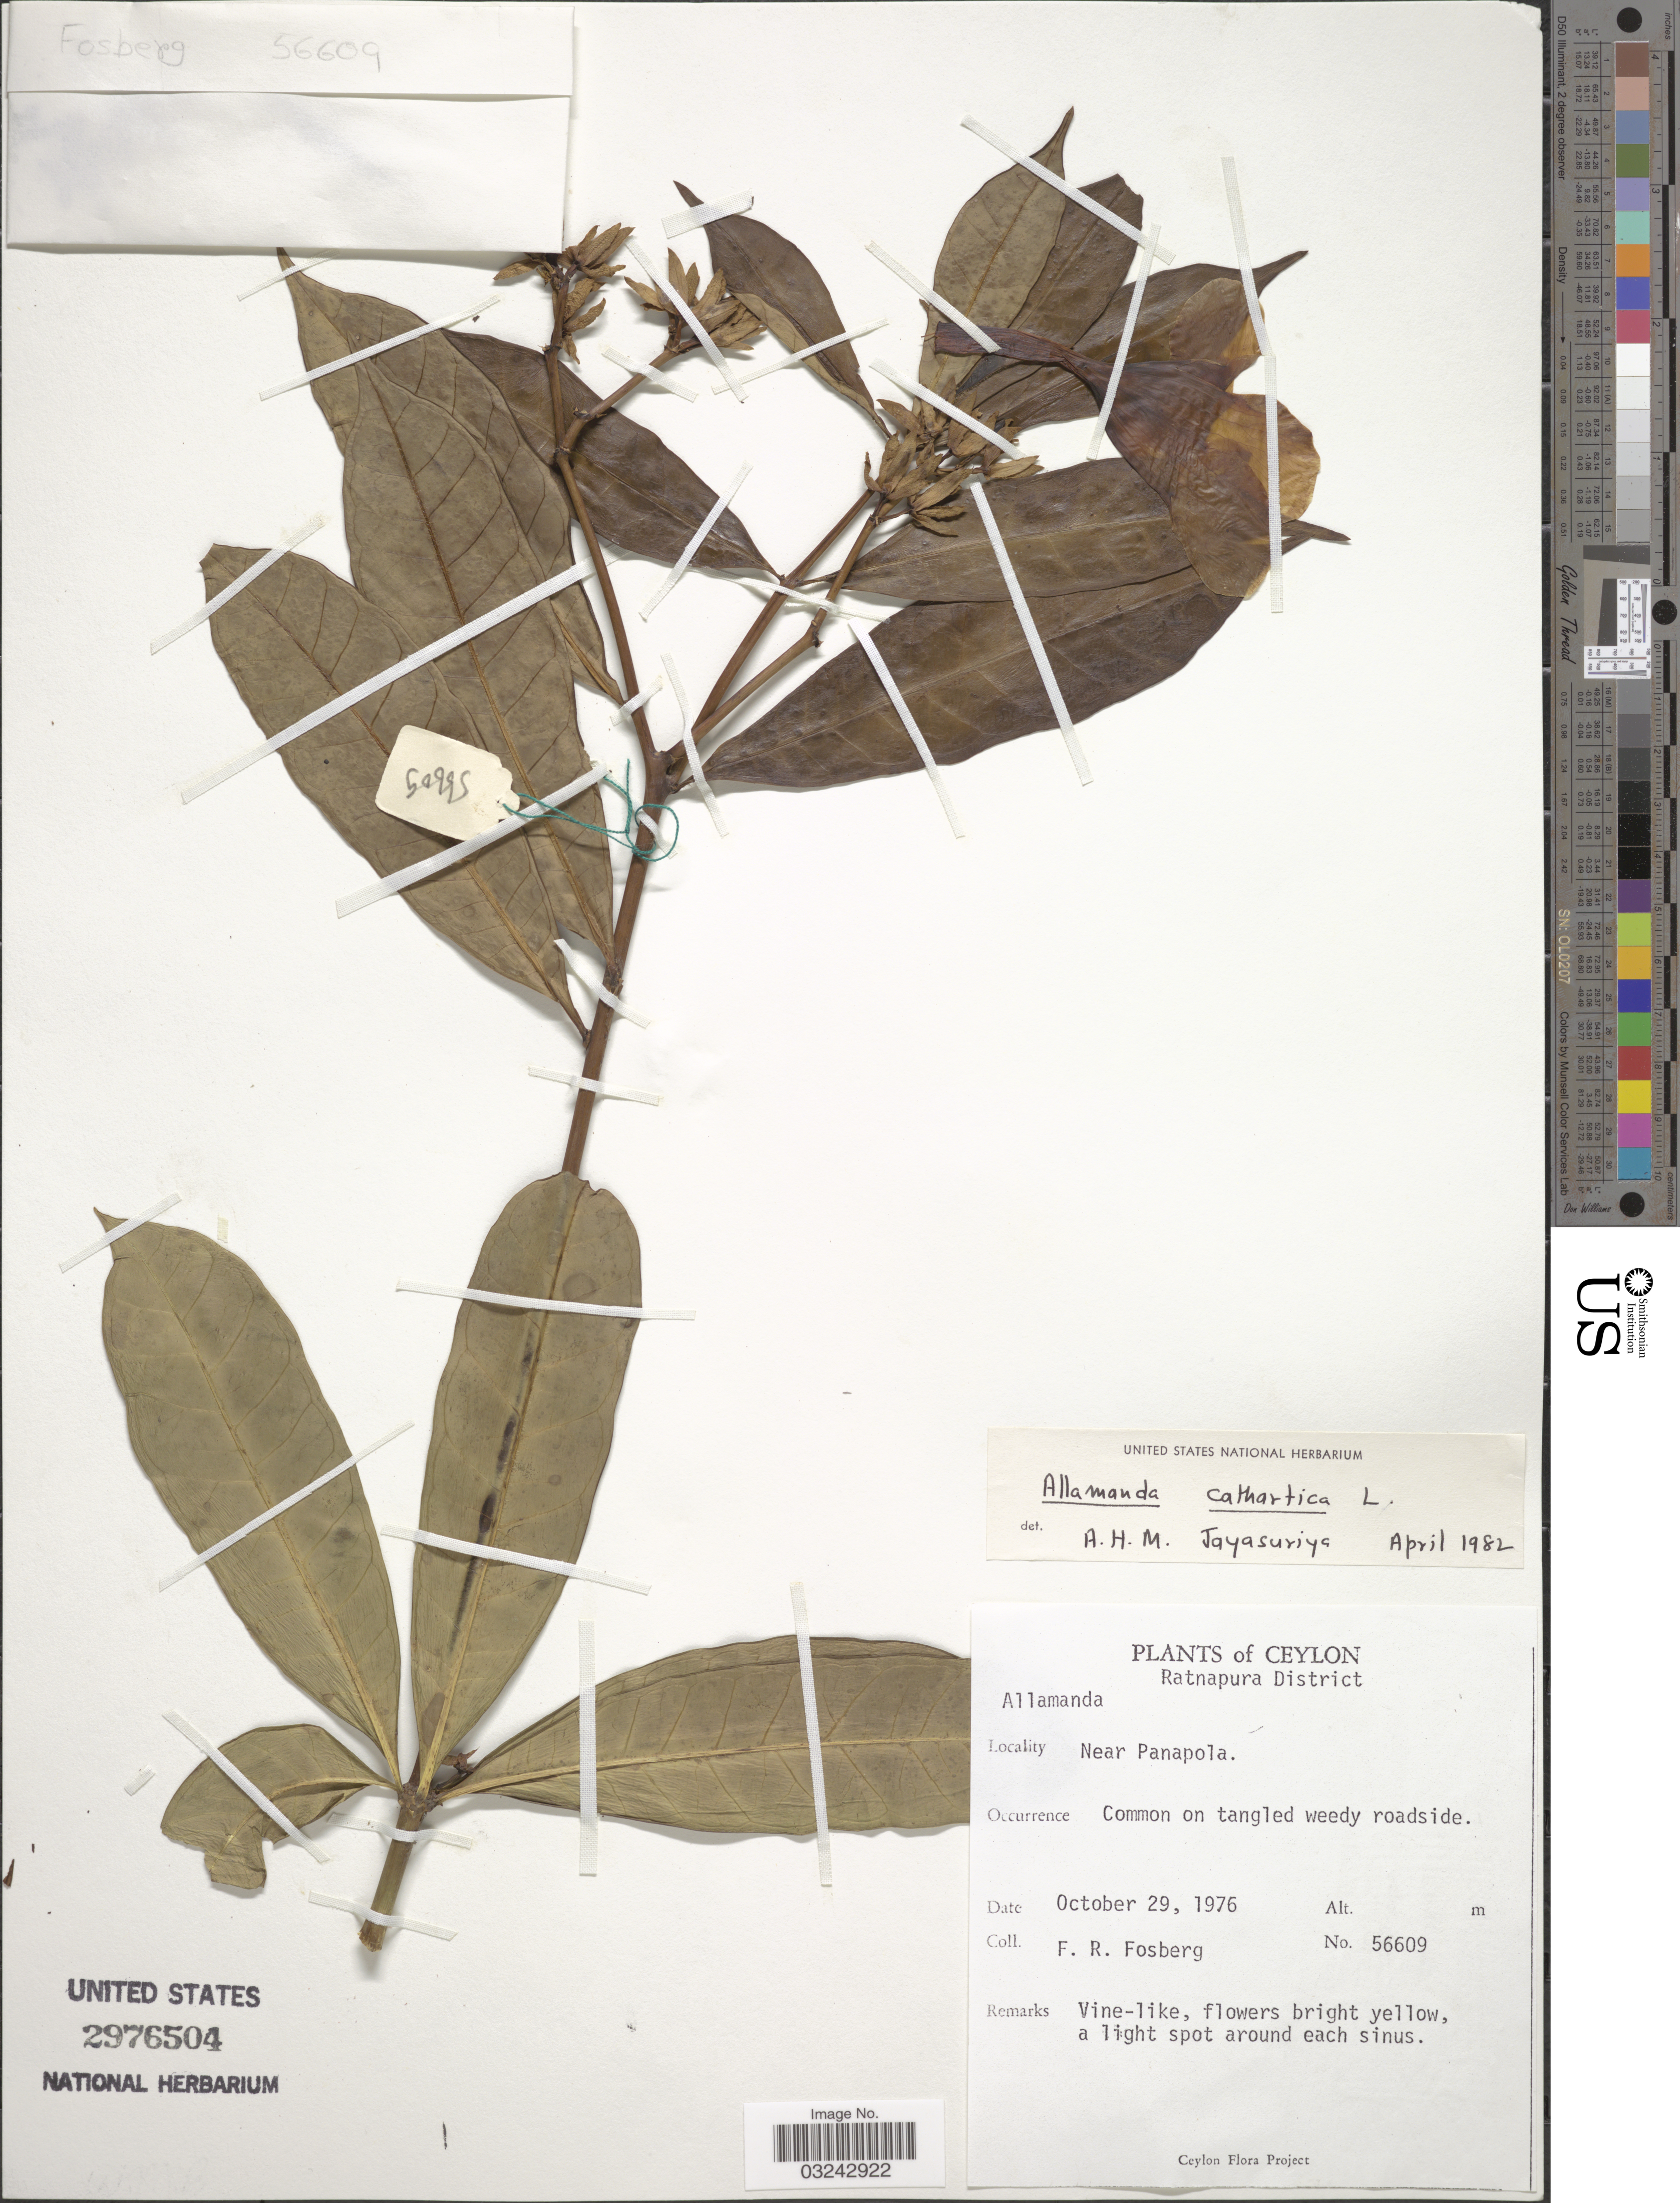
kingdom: Plantae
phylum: Tracheophyta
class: Magnoliopsida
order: Gentianales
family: Apocynaceae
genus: Allamanda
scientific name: Allamanda cathartica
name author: L.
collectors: F. R. Fosberg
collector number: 56609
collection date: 1976-10-29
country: Sri Lanka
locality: Ceylon, Ratnapura District, Near Panapola.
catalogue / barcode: US 2976504